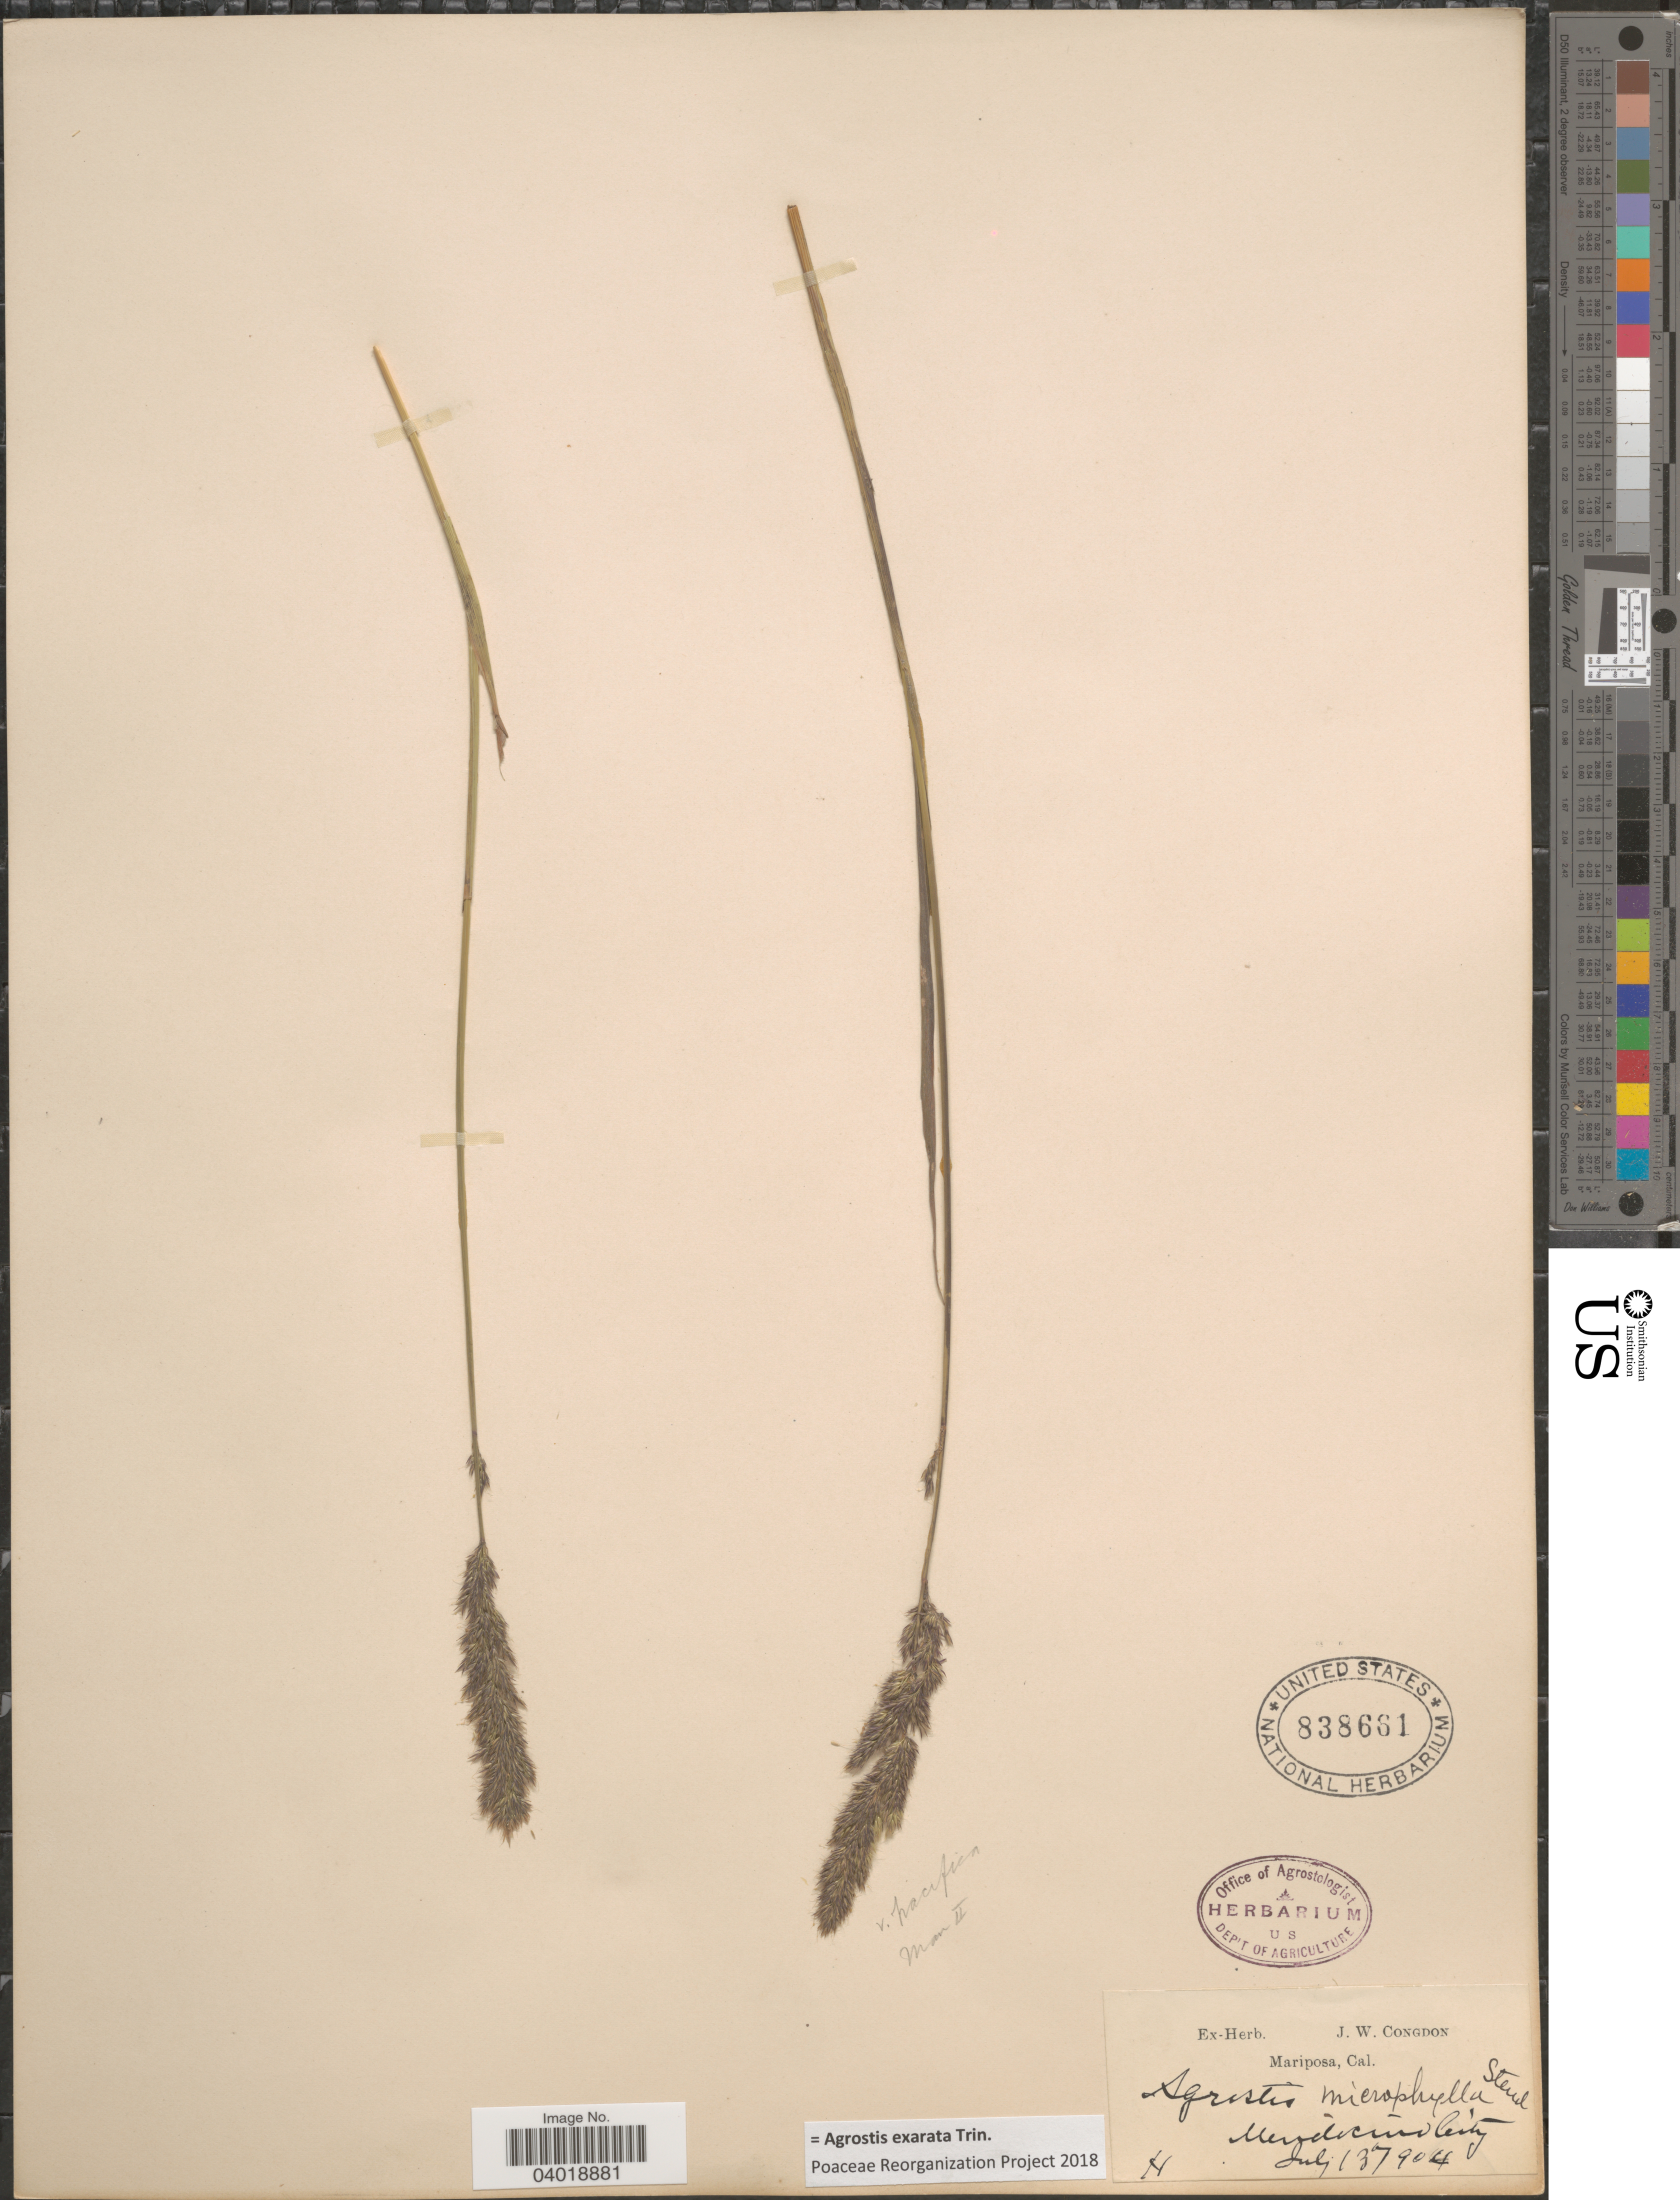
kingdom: Plantae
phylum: Tracheophyta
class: Liliopsida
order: Poales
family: Poaceae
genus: Agrostis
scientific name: Agrostis exarata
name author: Trin.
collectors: ex herb. J. W. Congdon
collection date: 1904-07-13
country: United States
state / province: California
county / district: Mendocino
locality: Mariposa. Mendocino City.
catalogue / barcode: US 838661